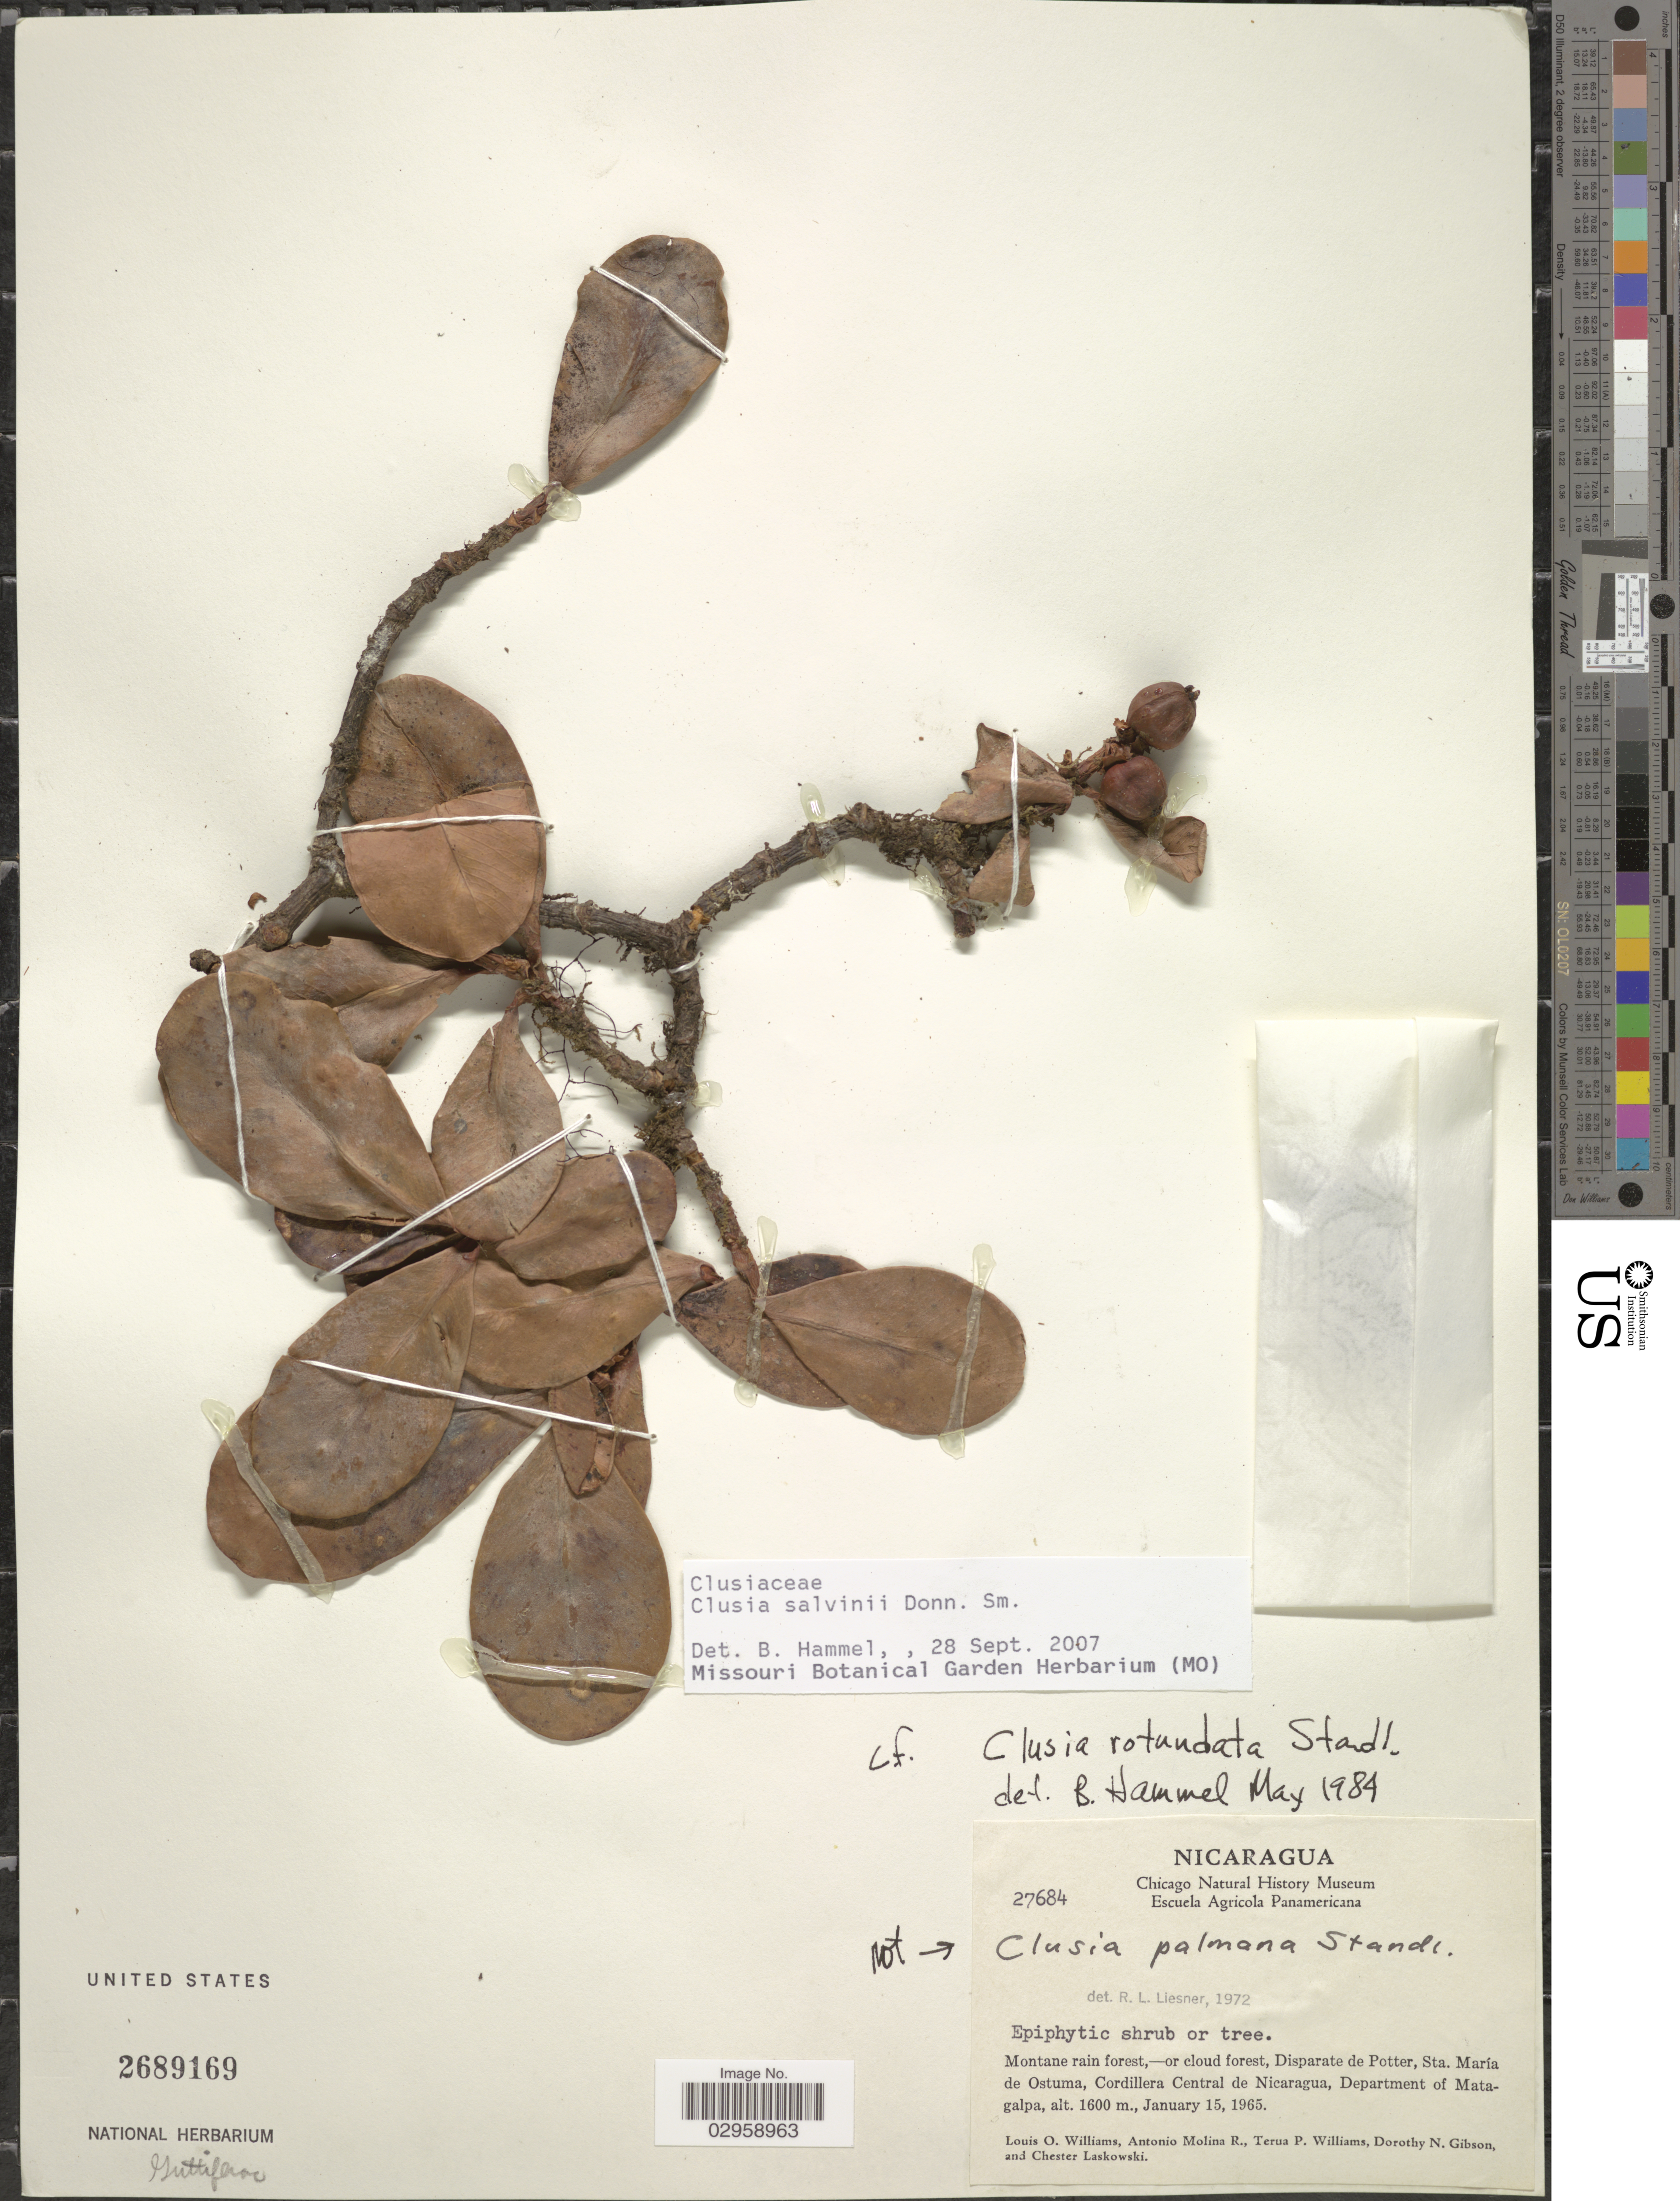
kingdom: Plantae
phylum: Tracheophyta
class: Magnoliopsida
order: Malpighiales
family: Clusiaceae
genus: Clusia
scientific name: Clusia salvinii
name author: Donn. Sm.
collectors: L. O. Williams, A. Molina R., T. Williams, D. N. Gibson & C. Laskowski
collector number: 27684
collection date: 1965-01-15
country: Nicaragua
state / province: Matagalpa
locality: Montane rain forest, - or cloud forest, Disparate de Potter, Sta. María de Ostuma, Cordillera Central de Nicaragua, Department of Matagalpa.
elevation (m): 1600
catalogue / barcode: US 2689169